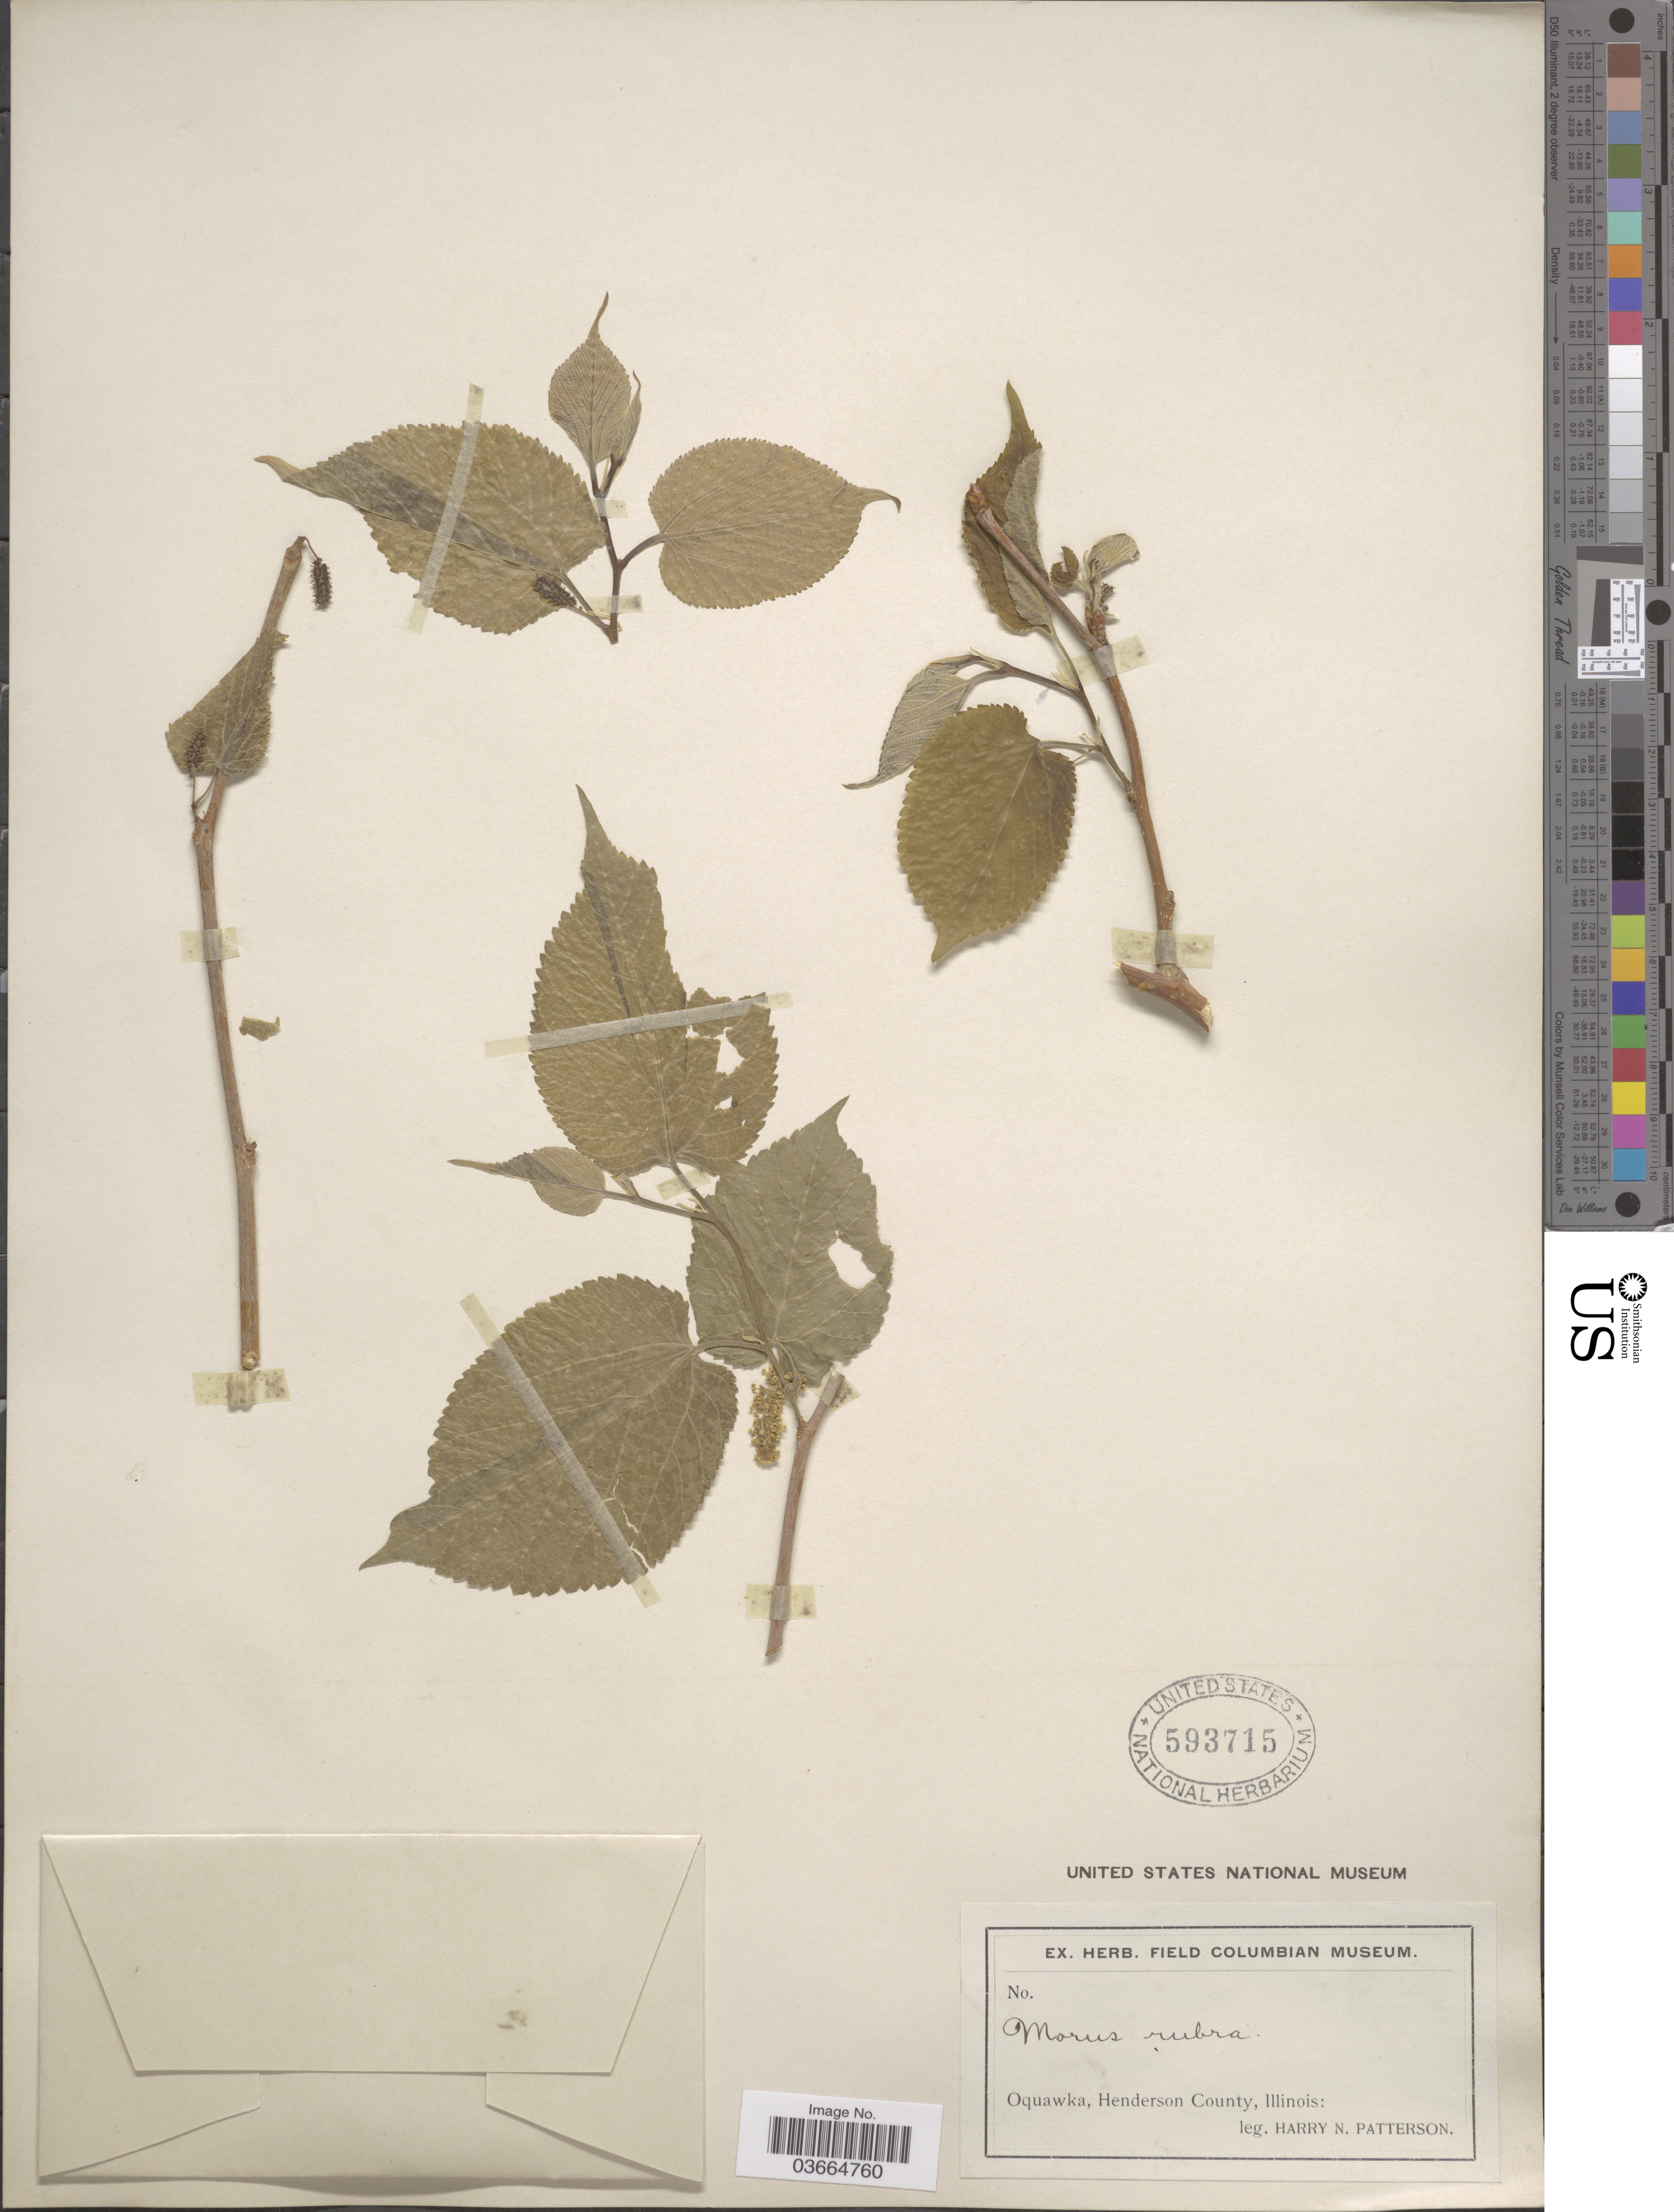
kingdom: Plantae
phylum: Tracheophyta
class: Magnoliopsida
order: Rosales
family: Moraceae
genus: Morus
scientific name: Morus rubra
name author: L.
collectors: H. N. Patterson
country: United States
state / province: Illinois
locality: Oquawka, Henderson County.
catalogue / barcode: US 593715